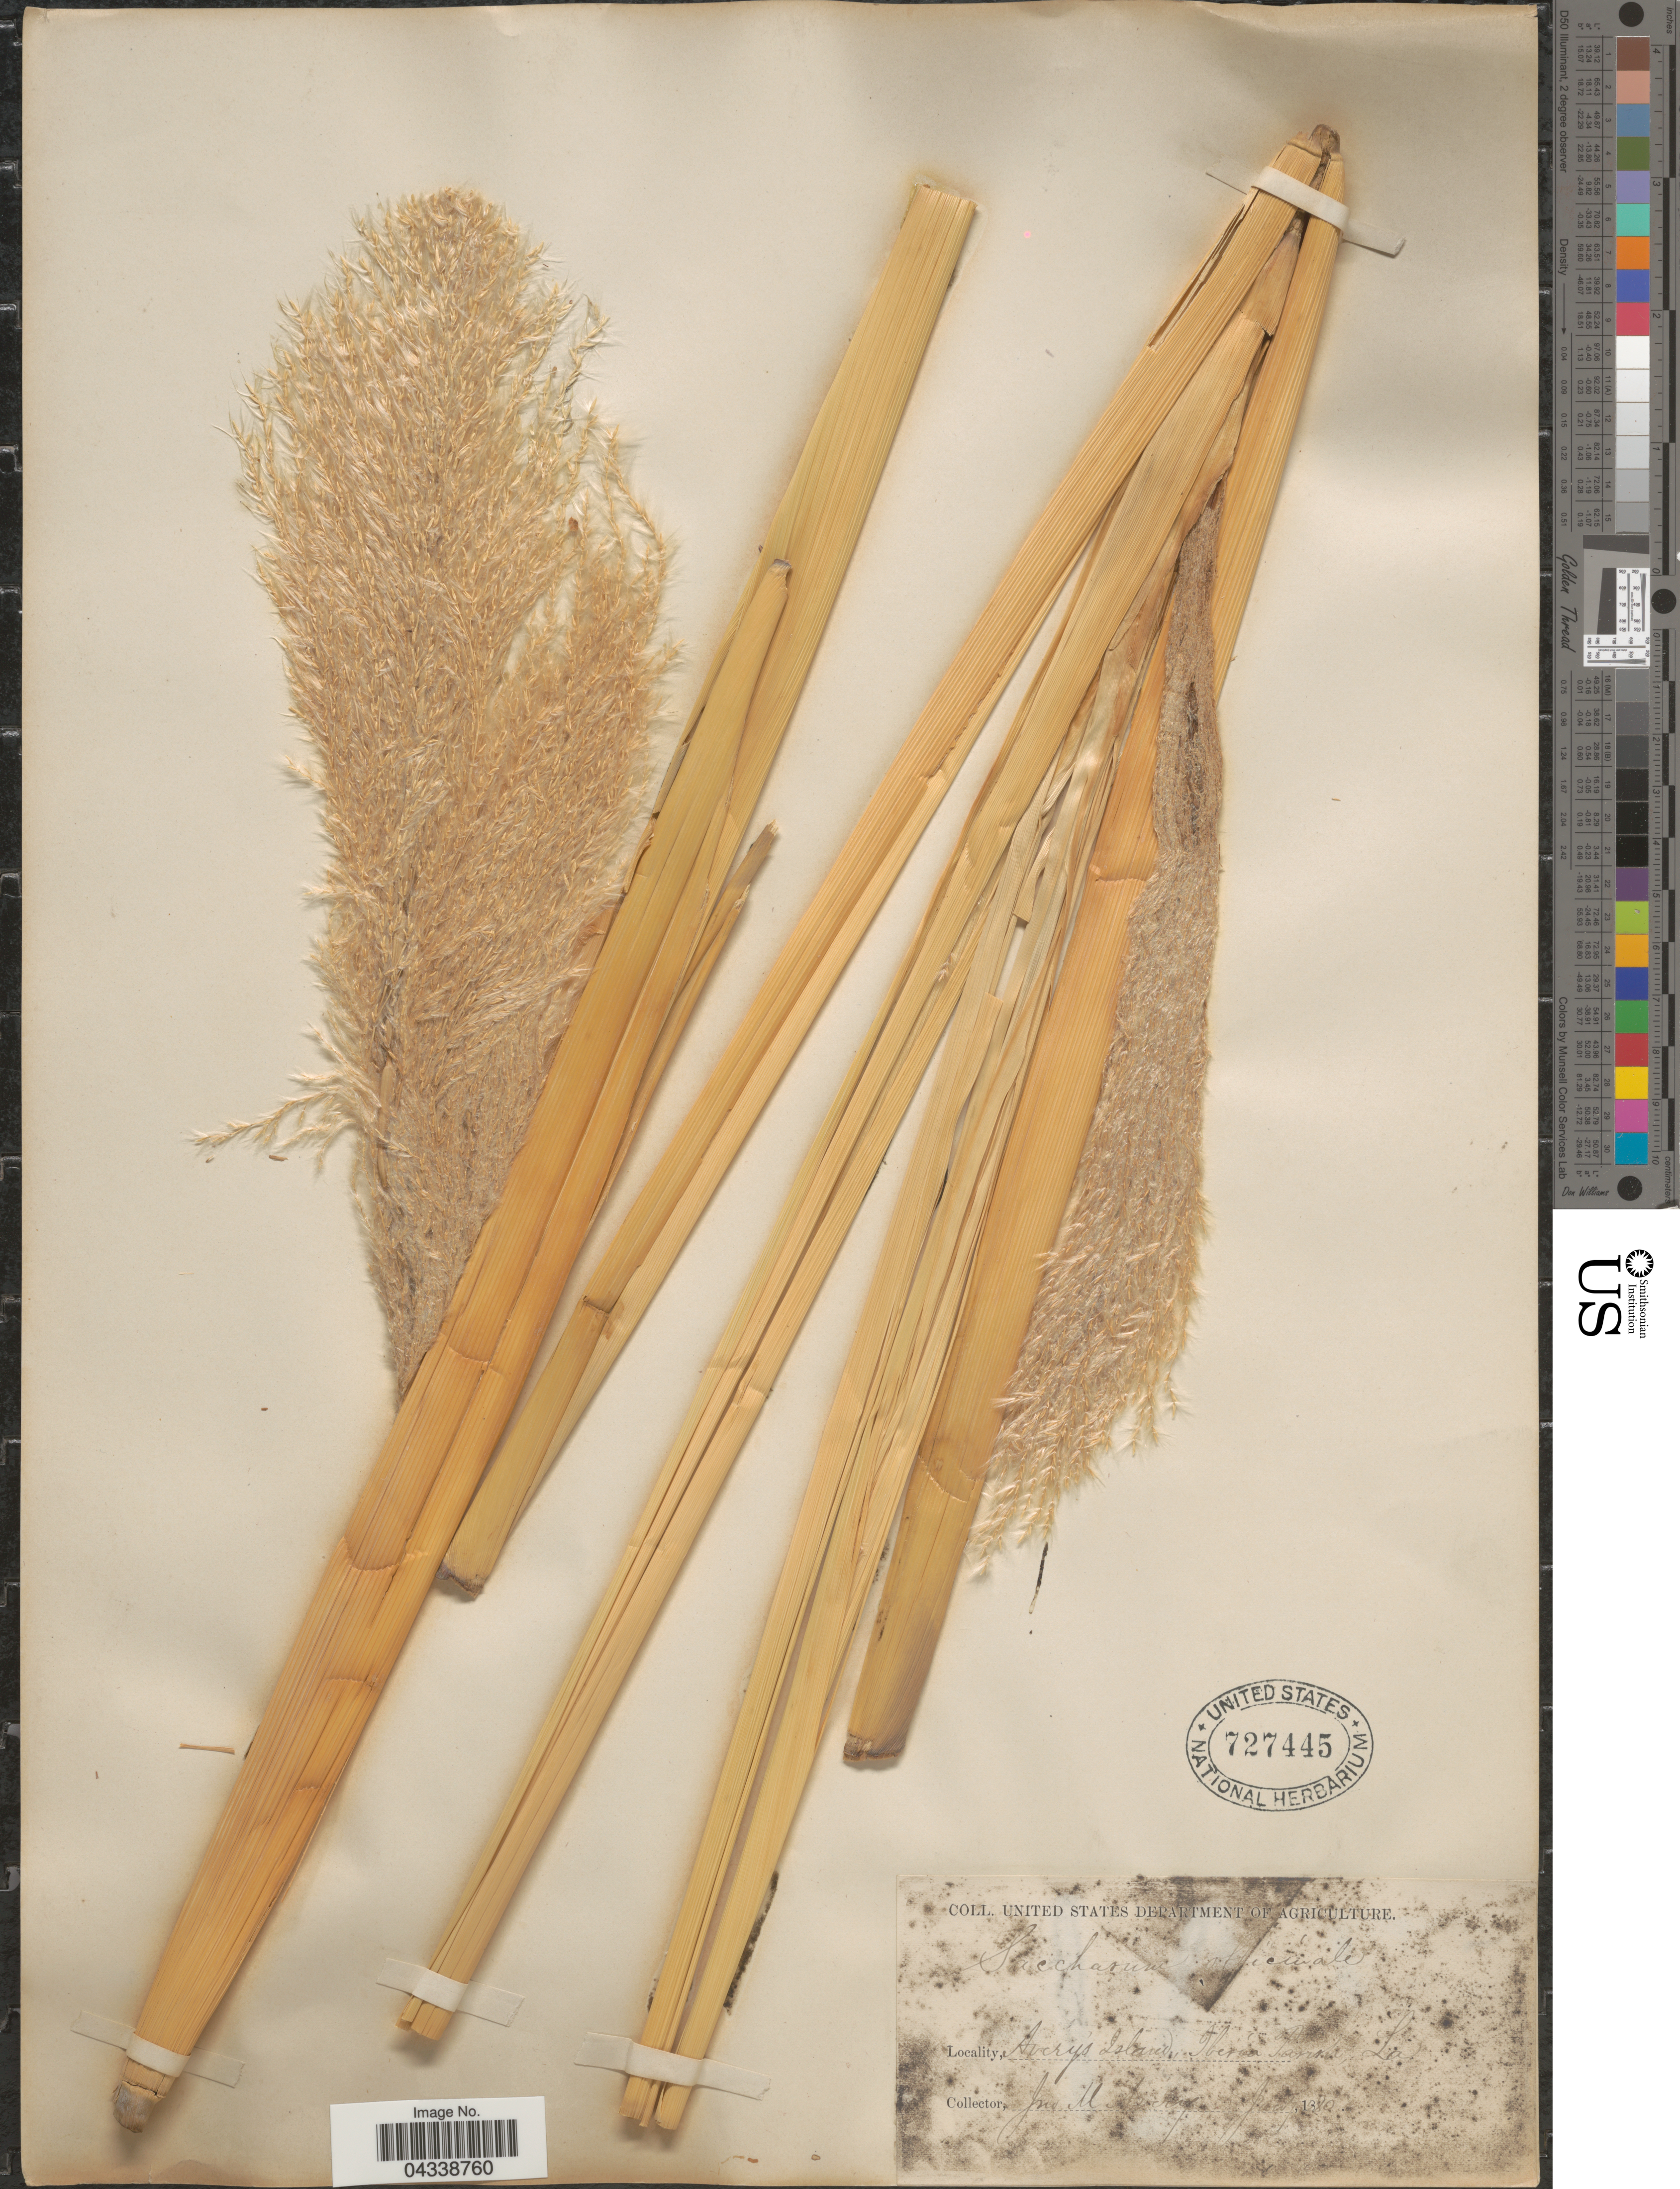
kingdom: Plantae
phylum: Tracheophyta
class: Liliopsida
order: Poales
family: Poaceae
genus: Saccharum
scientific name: Saccharum officinarum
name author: L.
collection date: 1880-01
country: United States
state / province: Louisiana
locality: Avery's Island, Iberia Parish.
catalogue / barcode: US 727445